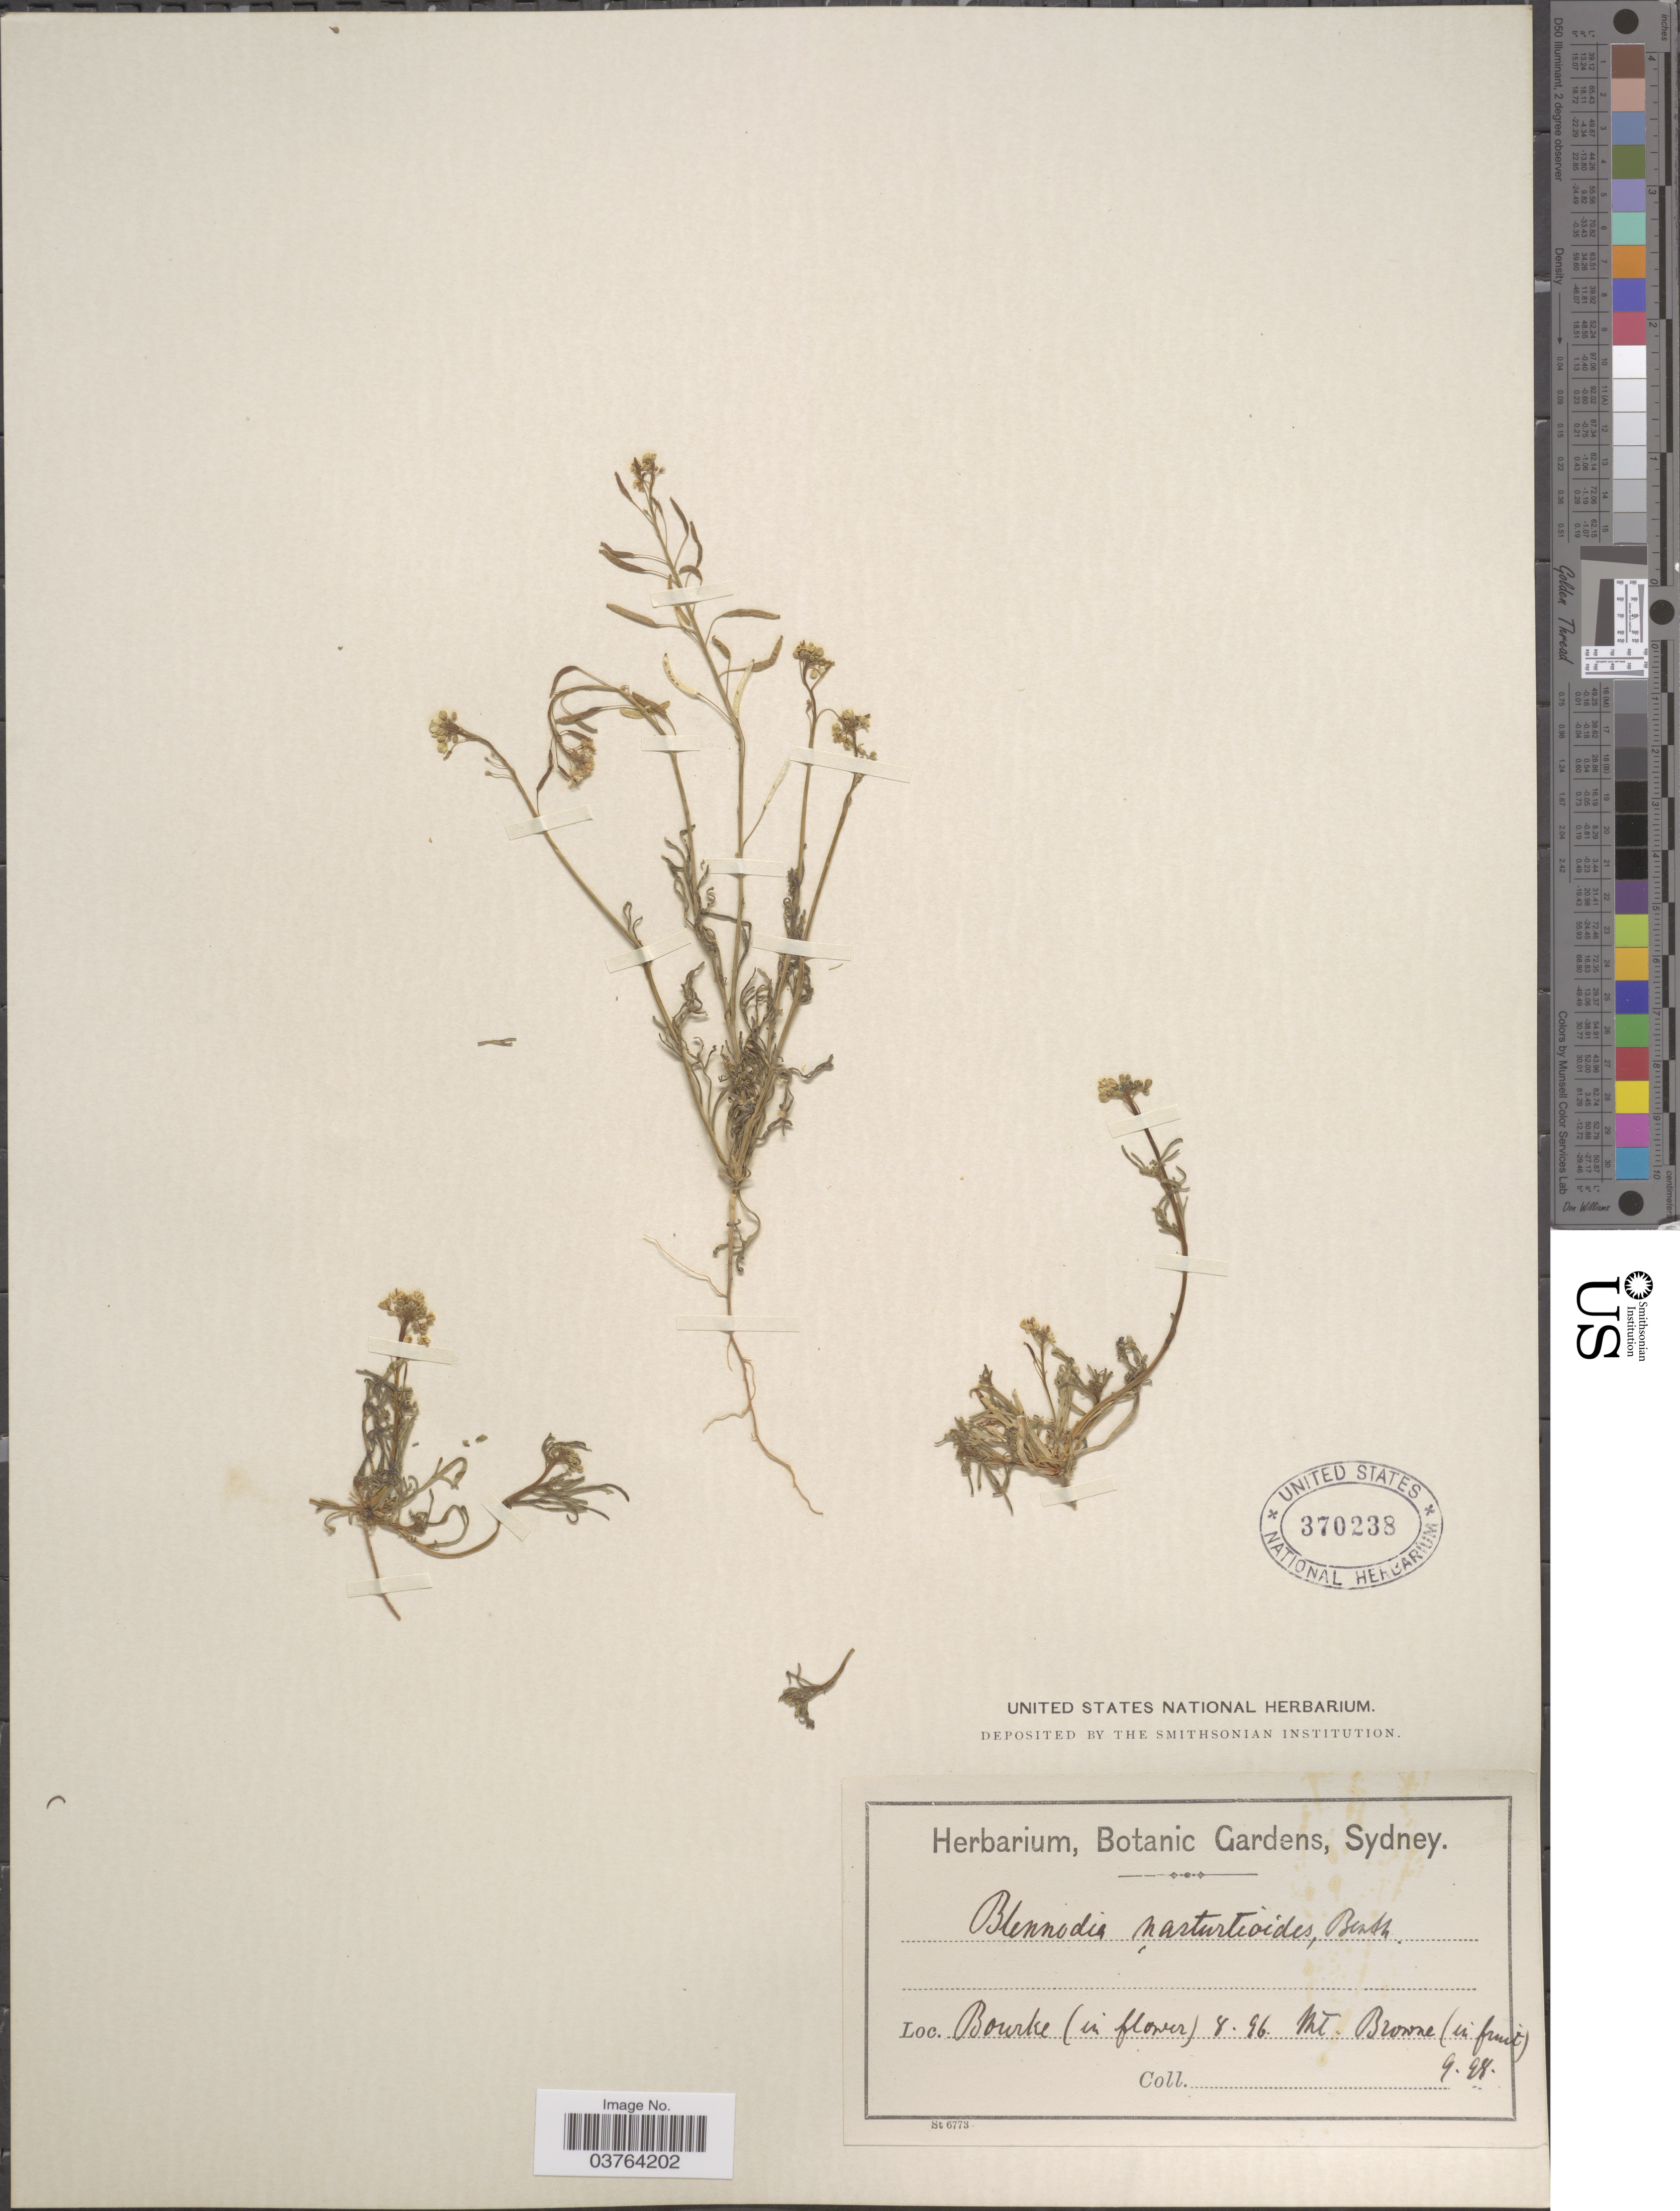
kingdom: Plantae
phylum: Tracheophyta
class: Magnoliopsida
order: Brassicales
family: Brassicaceae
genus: Blennodia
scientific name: Blennodia nasturtioides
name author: (F. Muell.) Benth.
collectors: ex Herb. Bot. Gard. Sydney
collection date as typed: Transcribed d/m/y: /8/96 to /9/98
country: Australia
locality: Bourke, Mt. Browne.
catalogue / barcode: US 370238